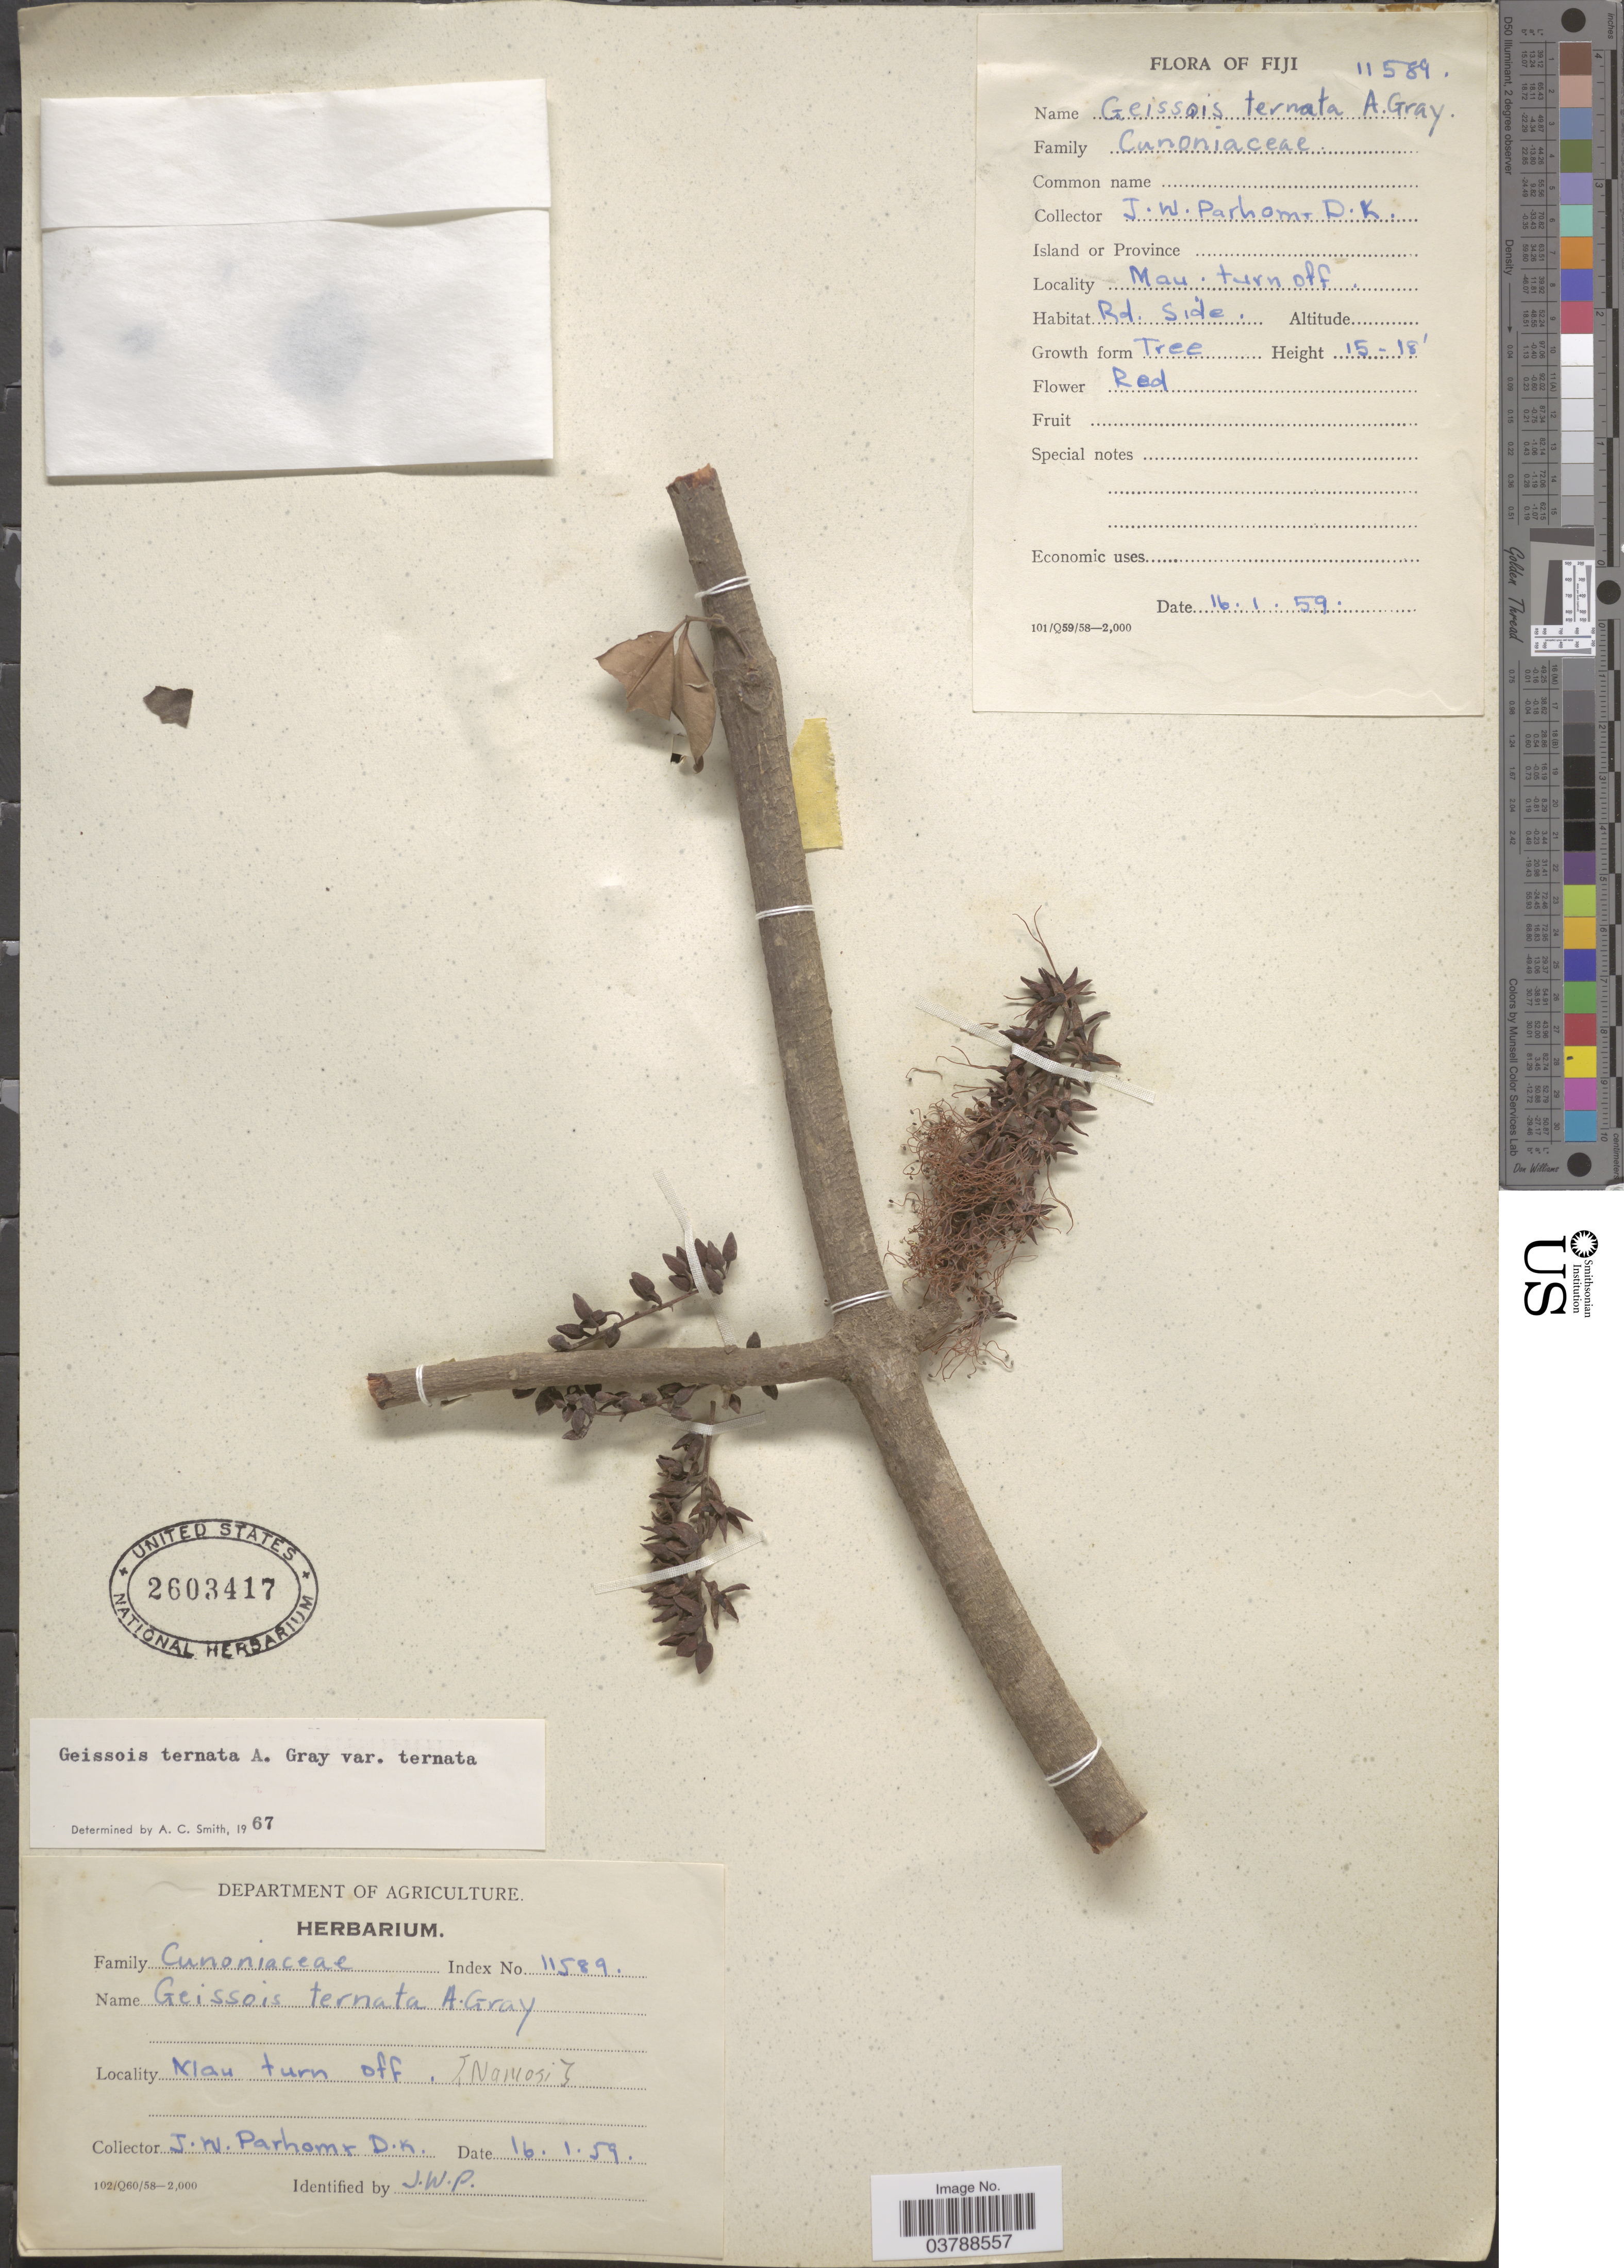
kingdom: Plantae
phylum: Tracheophyta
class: Magnoliopsida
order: Oxalidales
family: Cunoniaceae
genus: Geissois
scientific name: Geissois ternata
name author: A. Gray in Wilkes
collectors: J. Parham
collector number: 11589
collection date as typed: Transcribed d/m/y: 16/1/59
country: Fiji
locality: Mau. turn off [Namosi]. Rd side.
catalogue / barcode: US 2603417